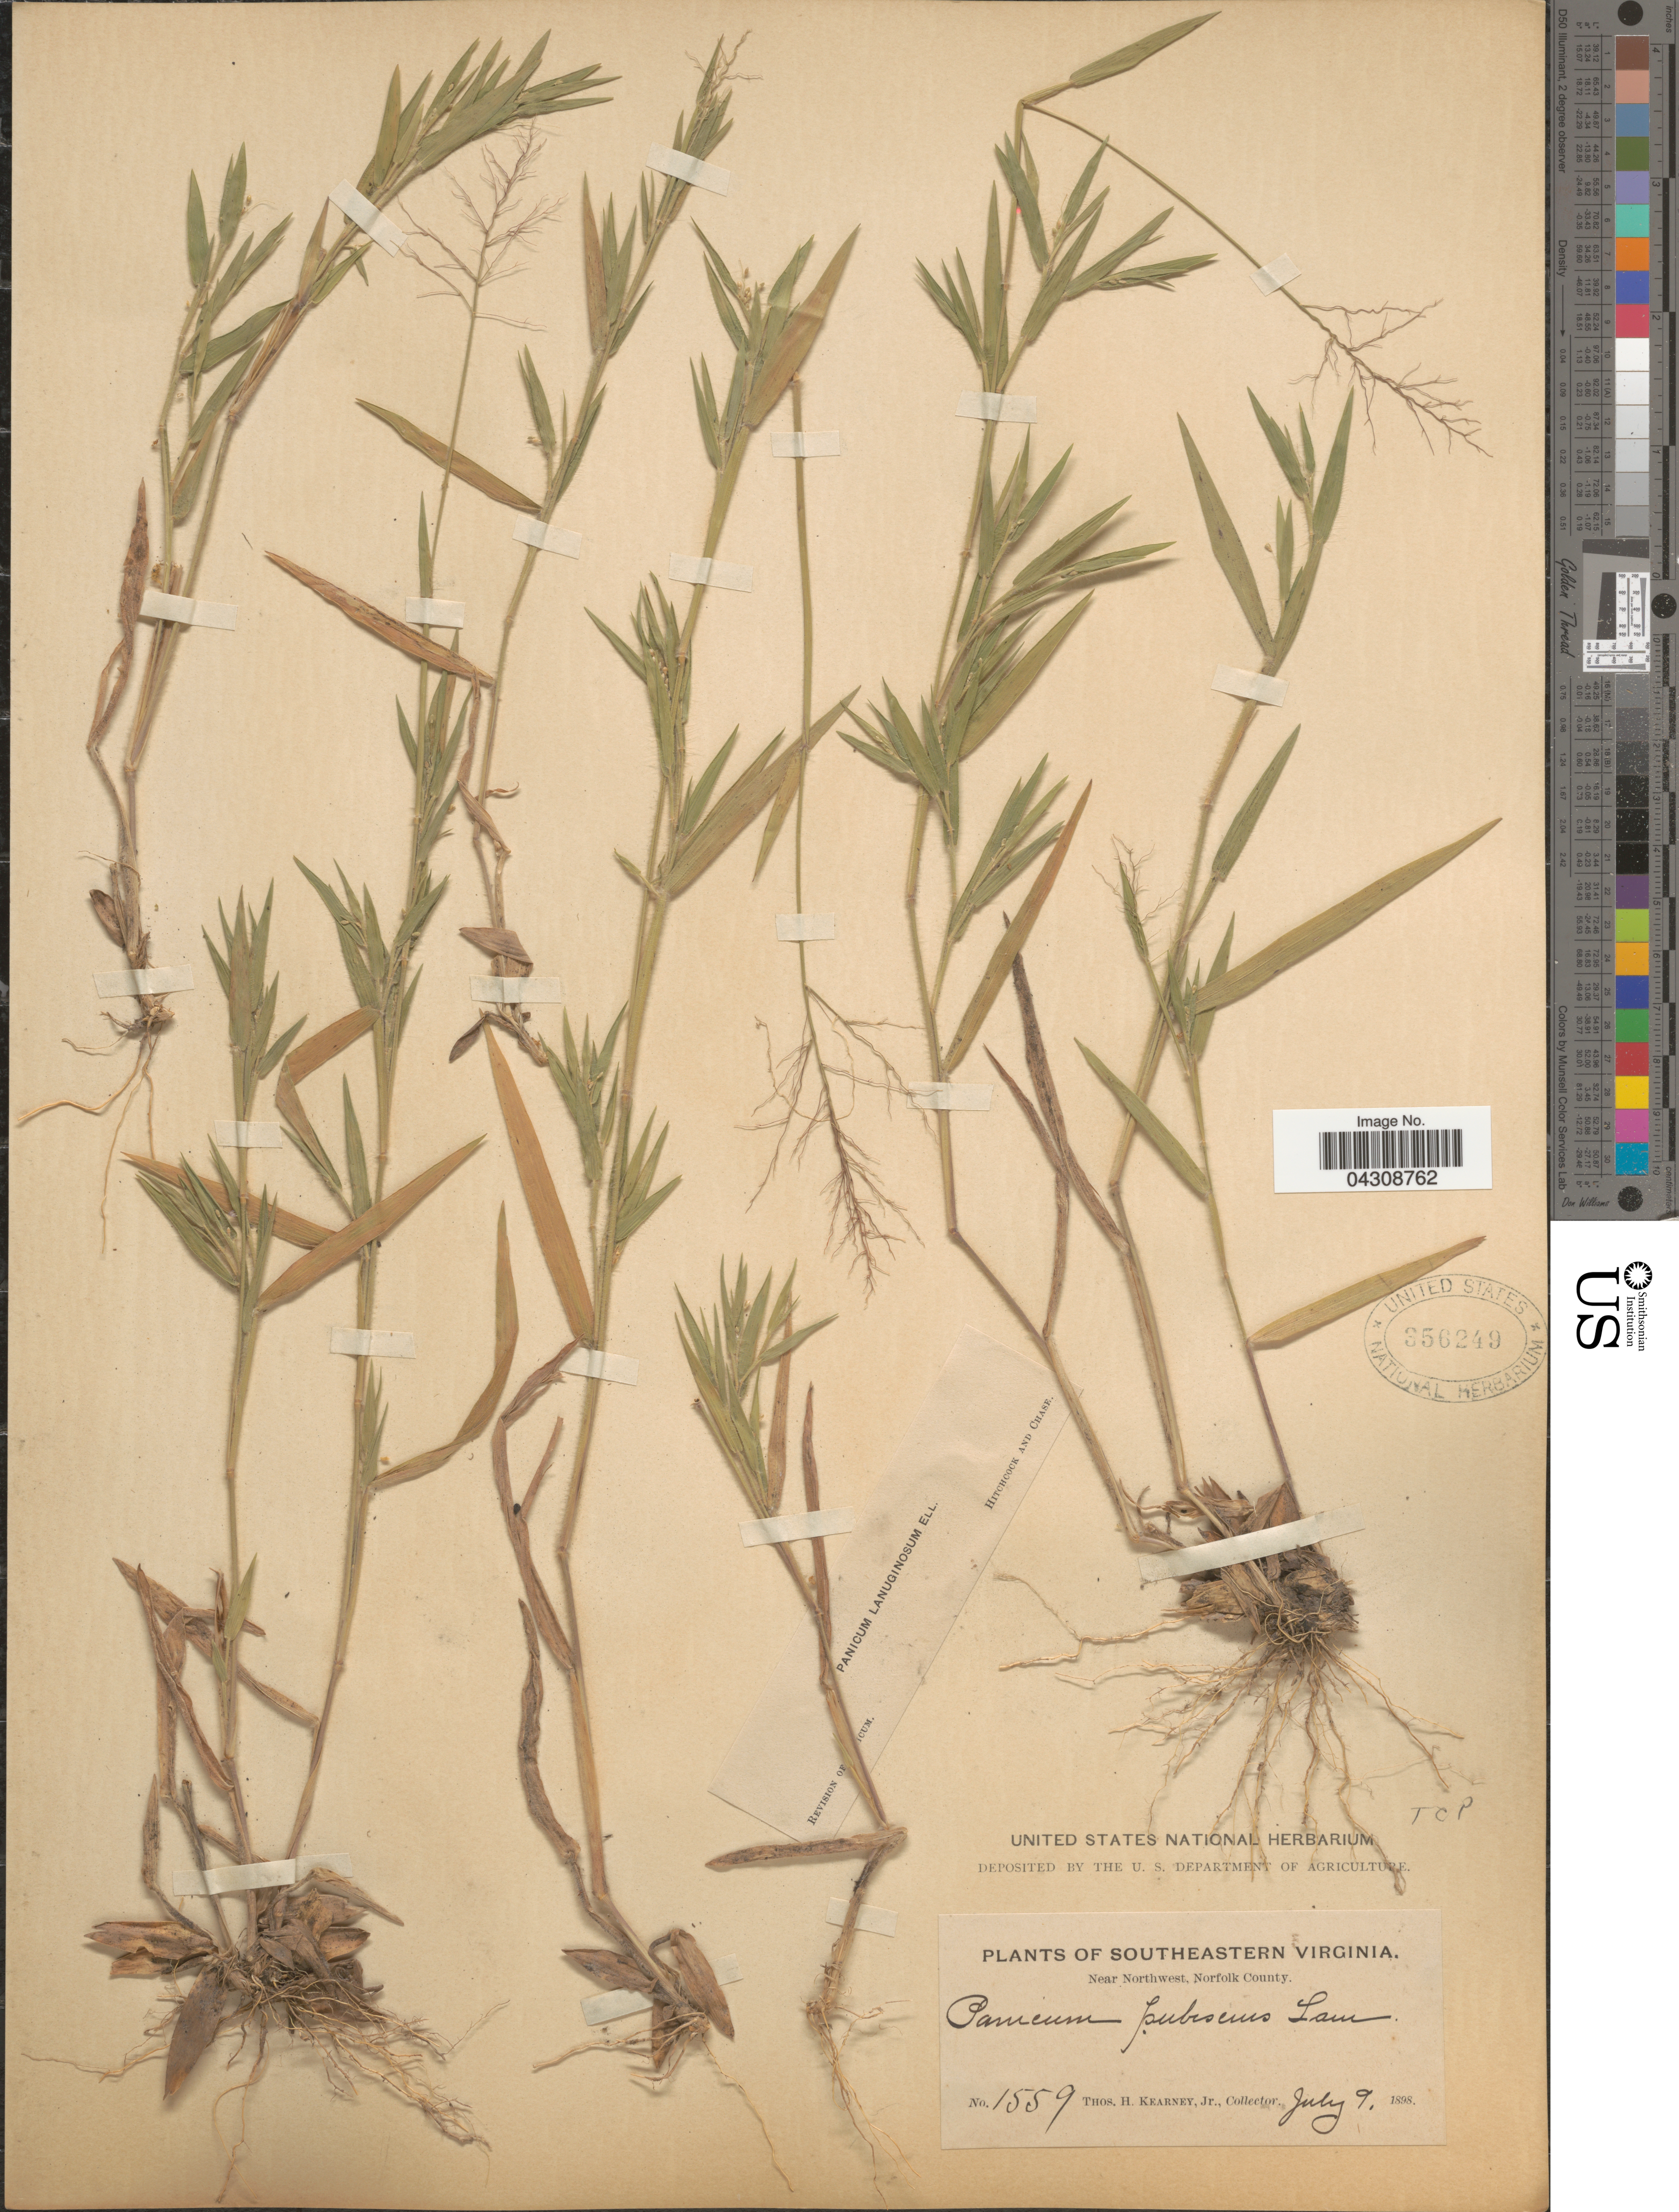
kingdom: Plantae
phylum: Tracheophyta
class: Liliopsida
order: Poales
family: Poaceae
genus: Dichanthelium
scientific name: Dichanthelium acuminatum var. acuminatum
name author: (Sw.) Gould & C.A. Clark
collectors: T. H. Kearney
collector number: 1559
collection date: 1898-07-09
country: United States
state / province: Virginia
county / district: City of Chesapeake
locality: Southeastern Virginia. Near Northwest, Norfolk County.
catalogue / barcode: US 356249